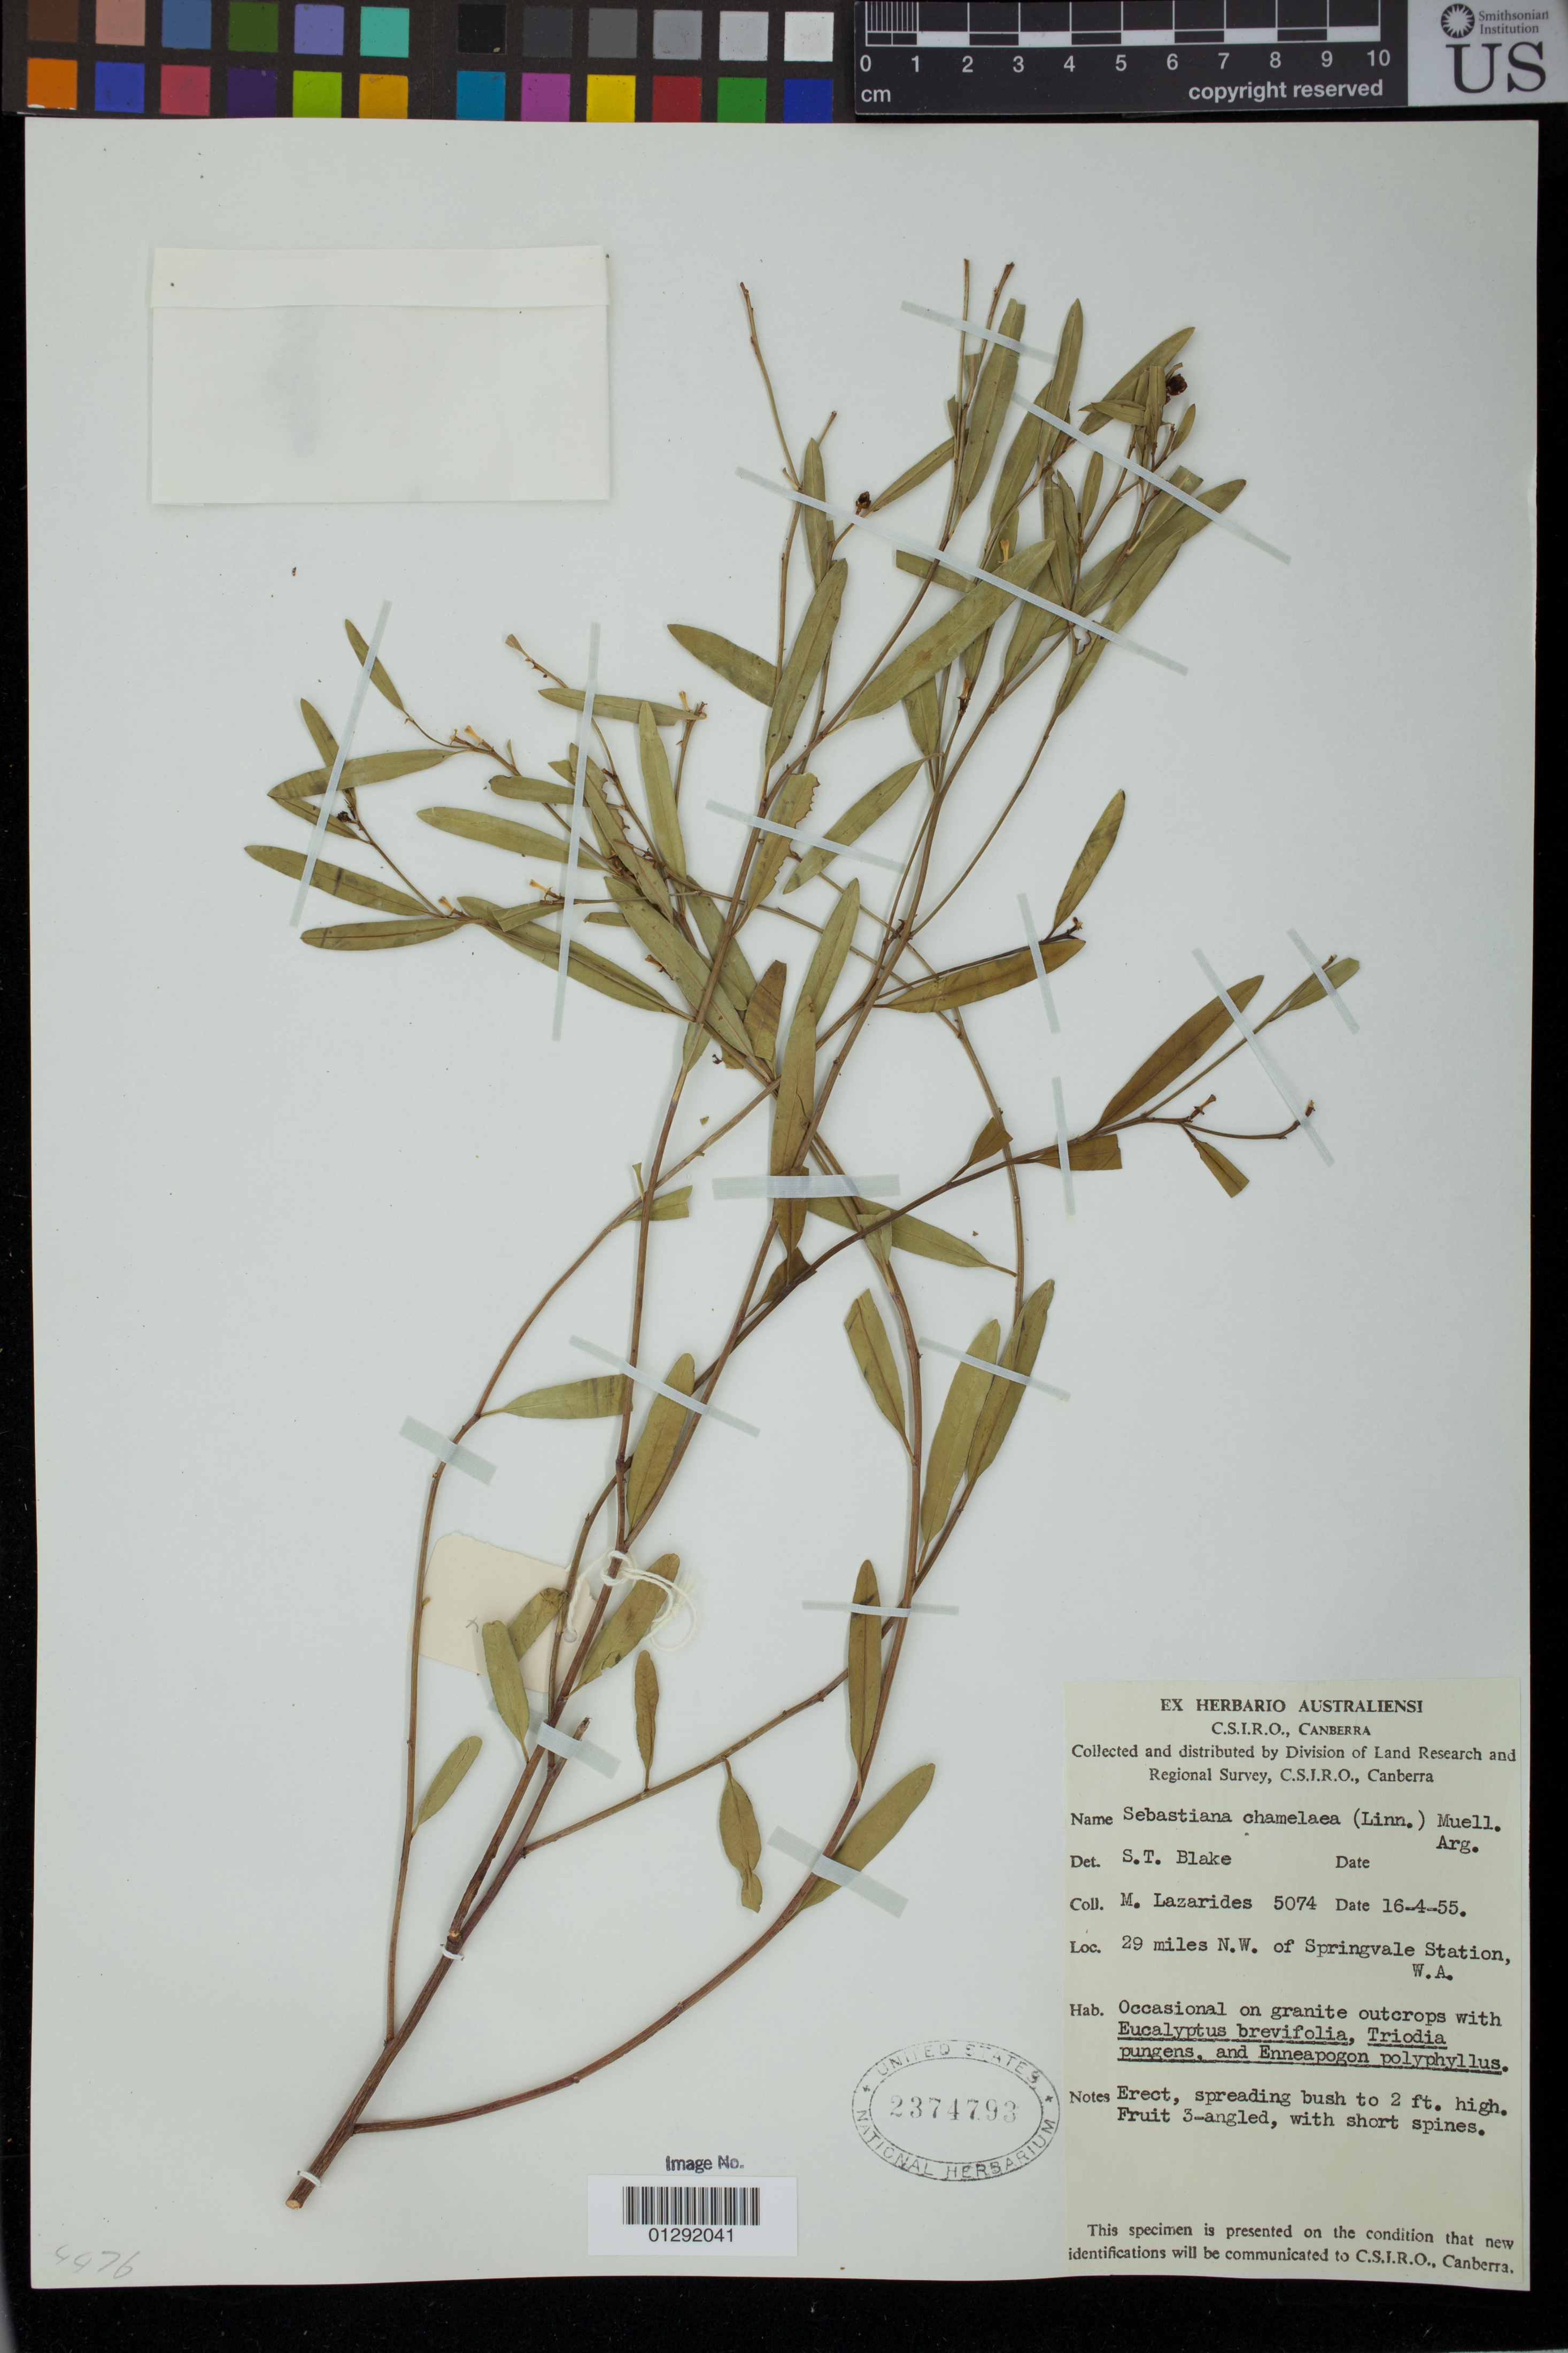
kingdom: Plantae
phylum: Tracheophyta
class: Magnoliopsida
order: Malpighiales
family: Euphorbiaceae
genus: Sebastiania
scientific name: Sebastiania chamaelea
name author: (L.) Müll. Arg.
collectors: M. Lazarides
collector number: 5074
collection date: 1955-04-16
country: Australia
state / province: Queensland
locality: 29 miles N.W. of Springvale Station, W.A.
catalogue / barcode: US 2374793